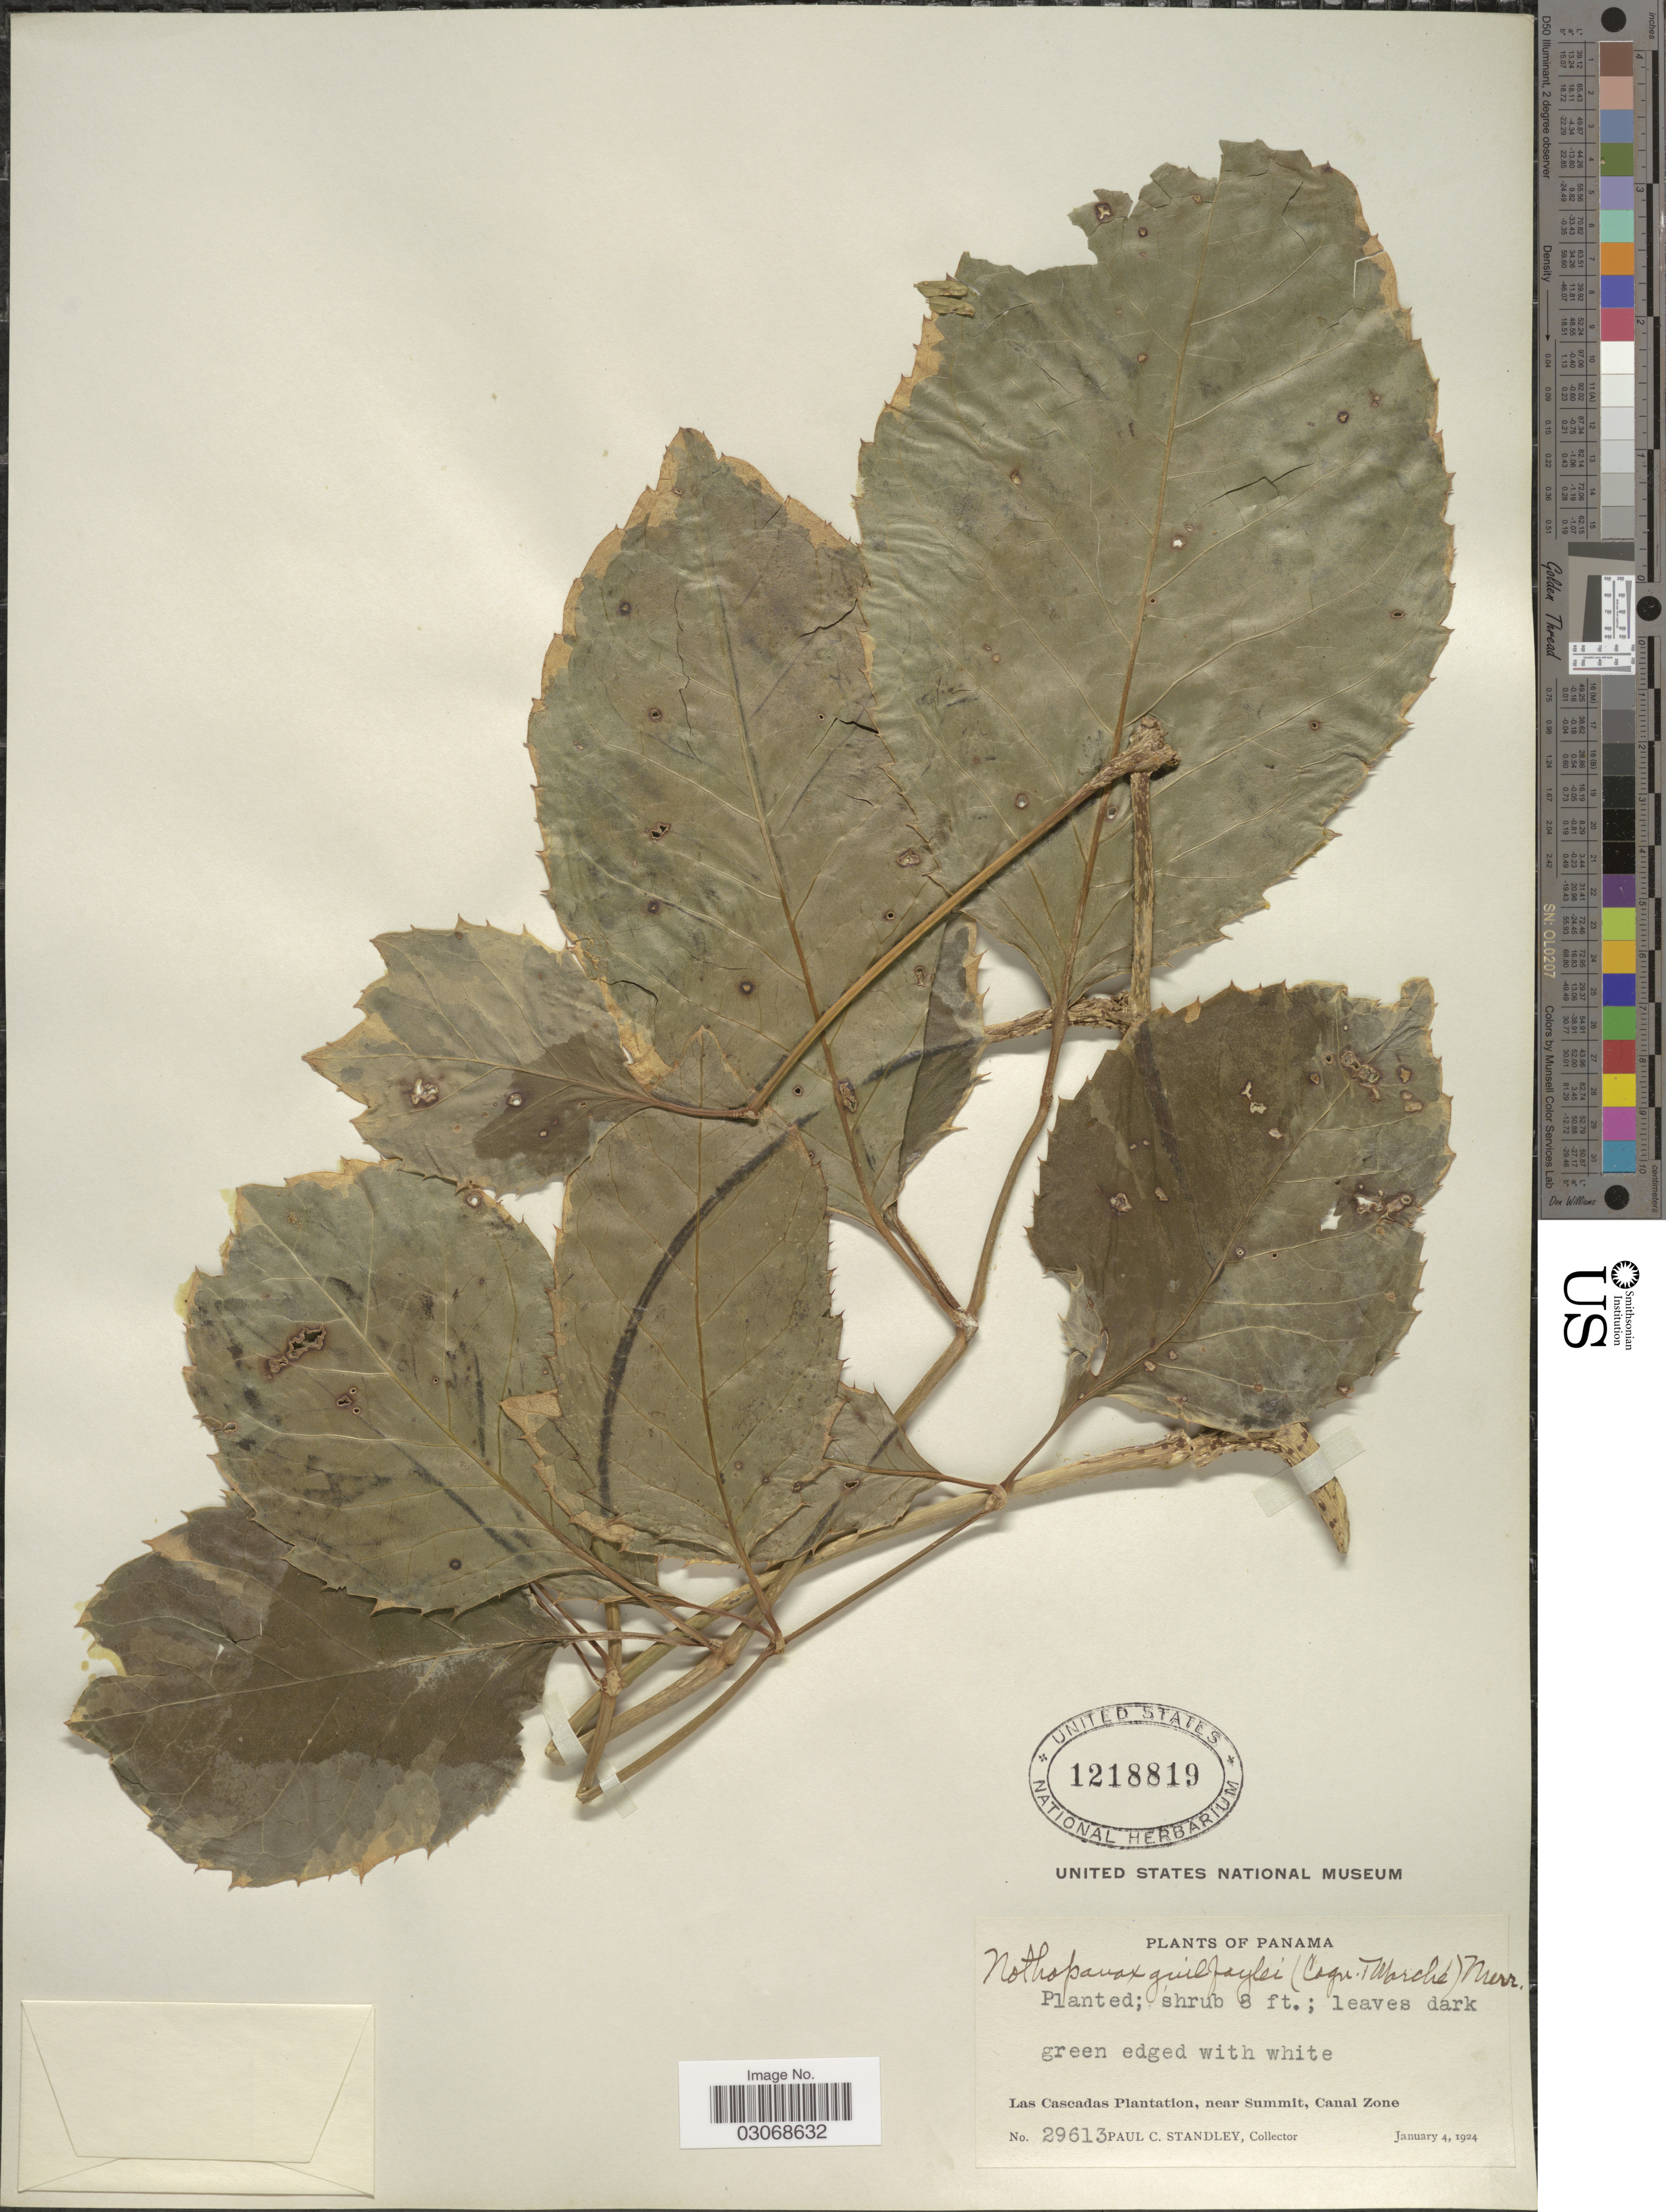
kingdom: Plantae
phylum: Tracheophyta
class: Magnoliopsida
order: Apiales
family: Araliaceae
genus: Polyscias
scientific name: Polyscias guilfoylei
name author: (W. Bull) L.H. Bailey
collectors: P. C. Standley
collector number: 29613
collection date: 1924-01-04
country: Panama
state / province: Colón / Panamá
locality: Las Cascadas Plantation, near Summit, Canal Zone.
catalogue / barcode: US 1218819